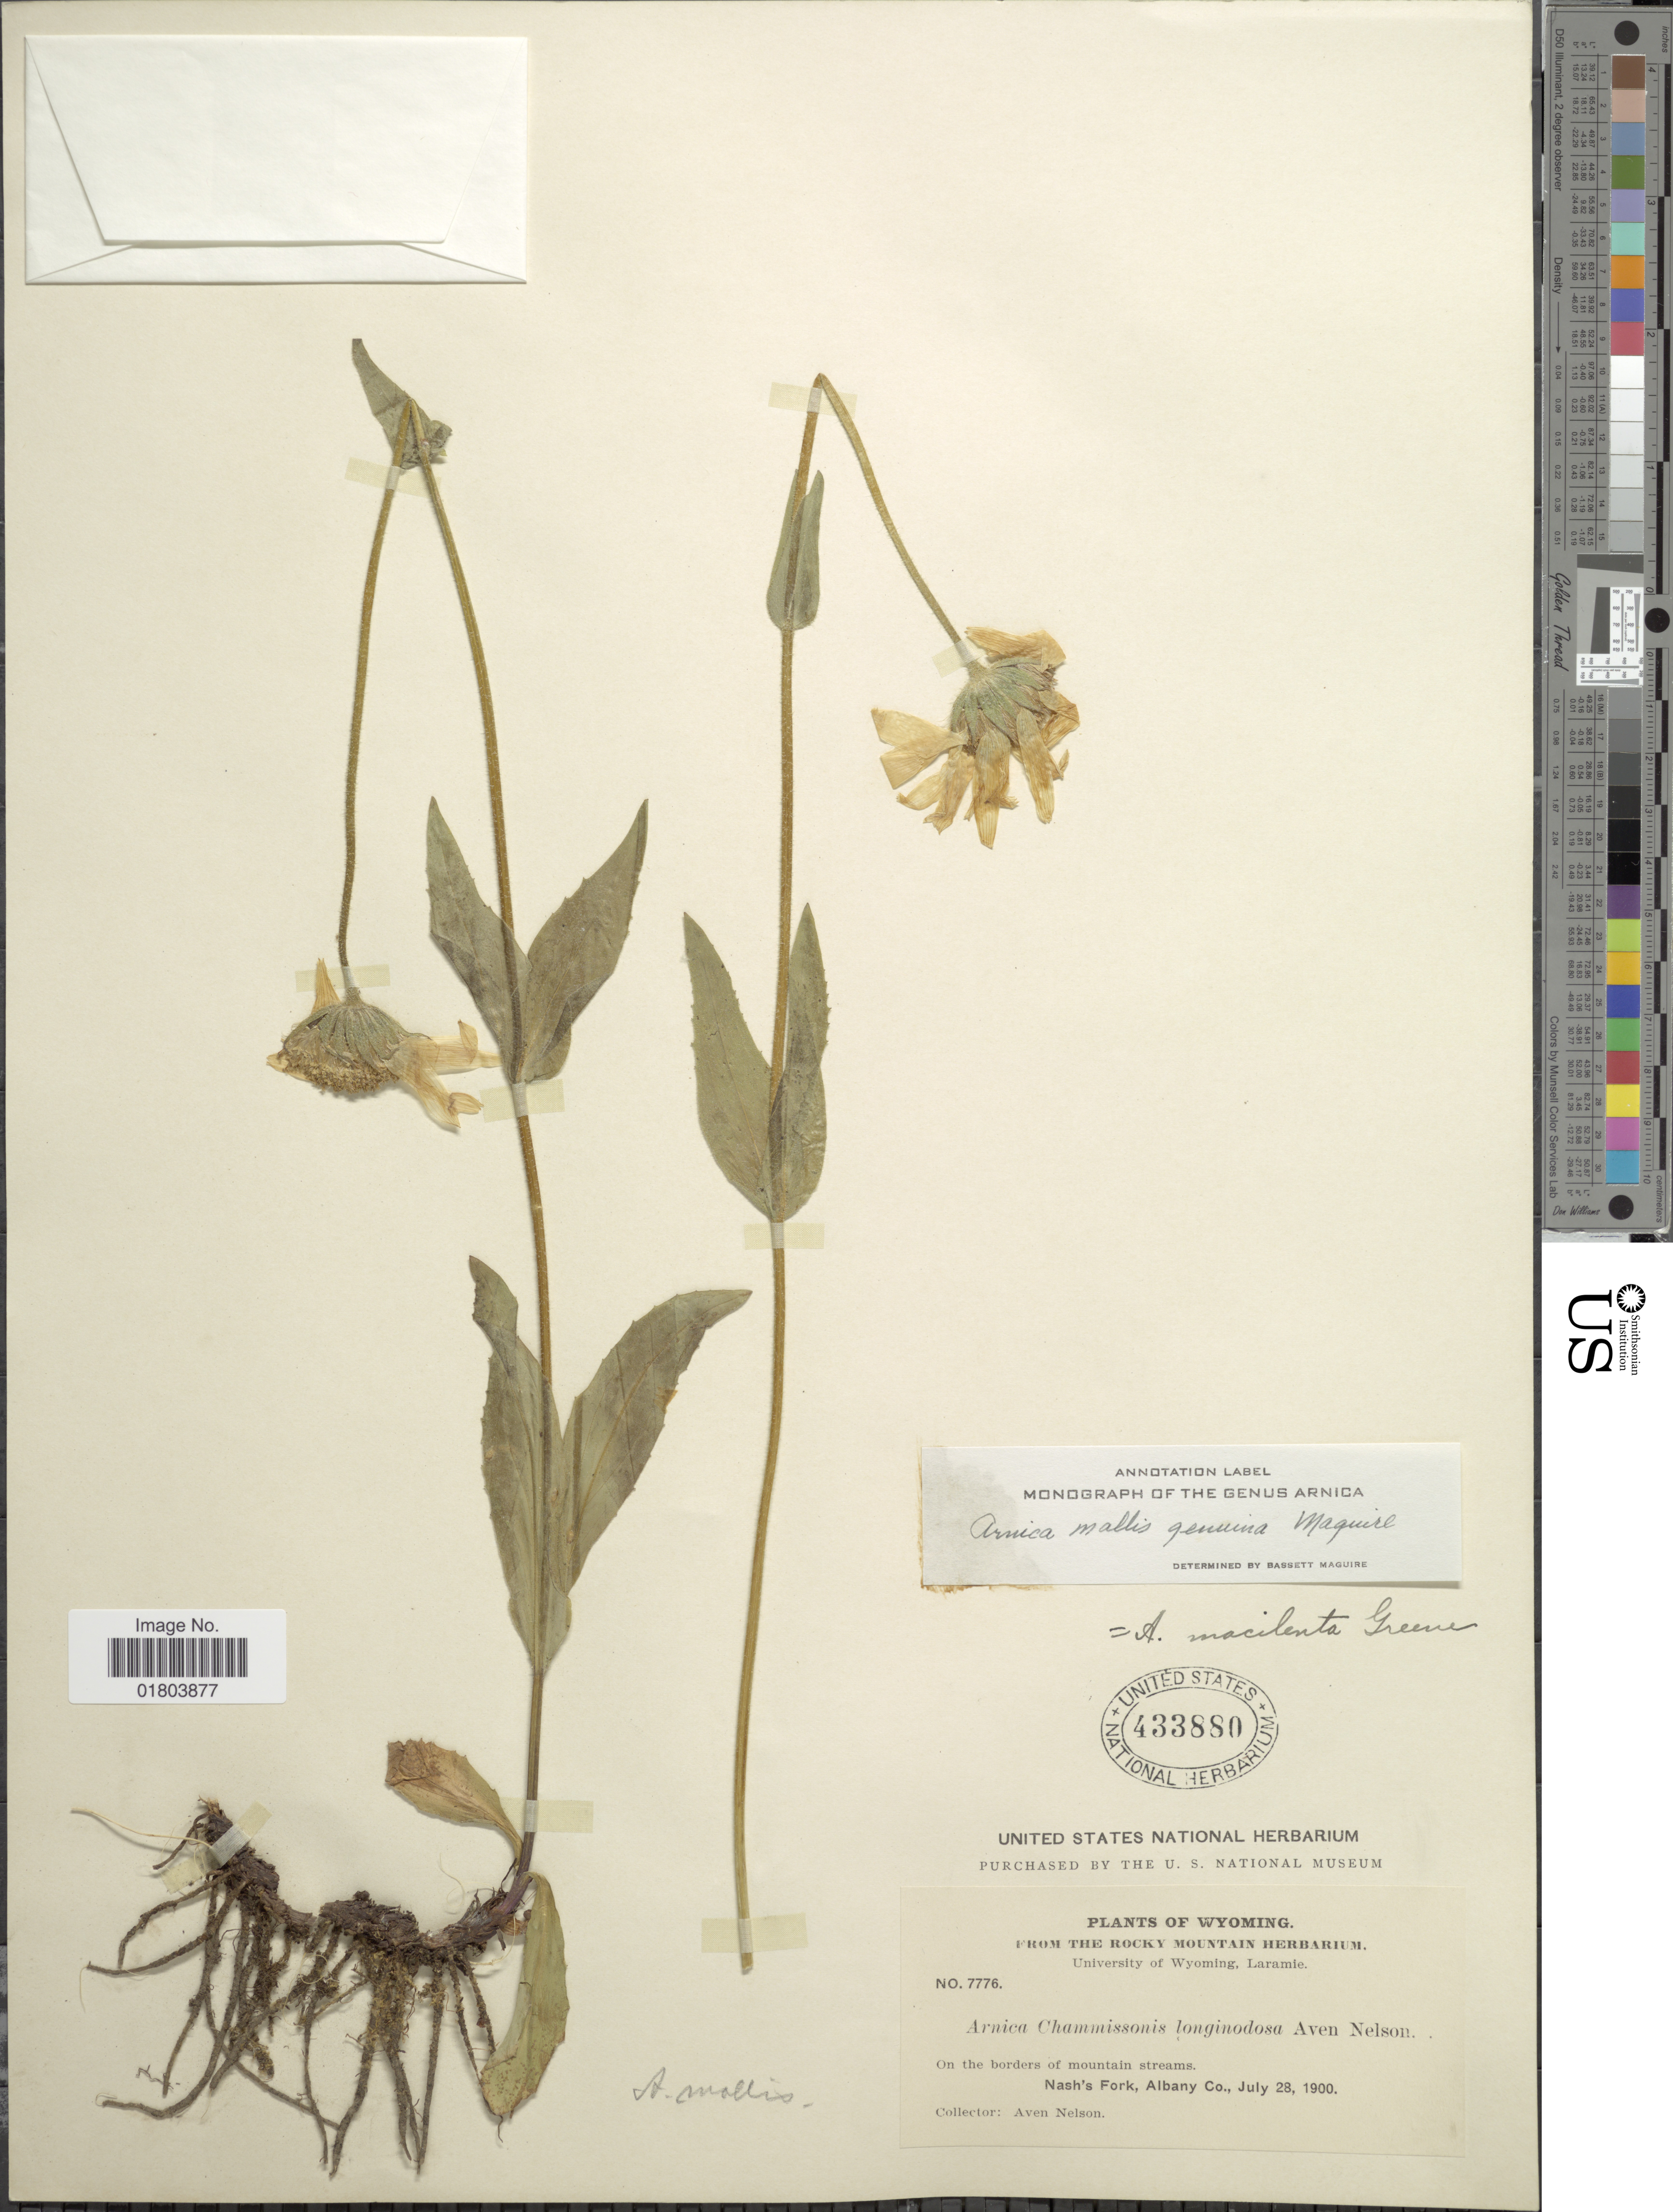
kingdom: Plantae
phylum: Tracheophyta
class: Magnoliopsida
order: Asterales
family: Asteraceae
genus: Arnica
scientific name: Arnica mollis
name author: Hook.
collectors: A. Nelson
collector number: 7776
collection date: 1900-07-28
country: United States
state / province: Wyoming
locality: On the borders of mountain streams, Nash's Fork, Albany Co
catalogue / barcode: US 433880